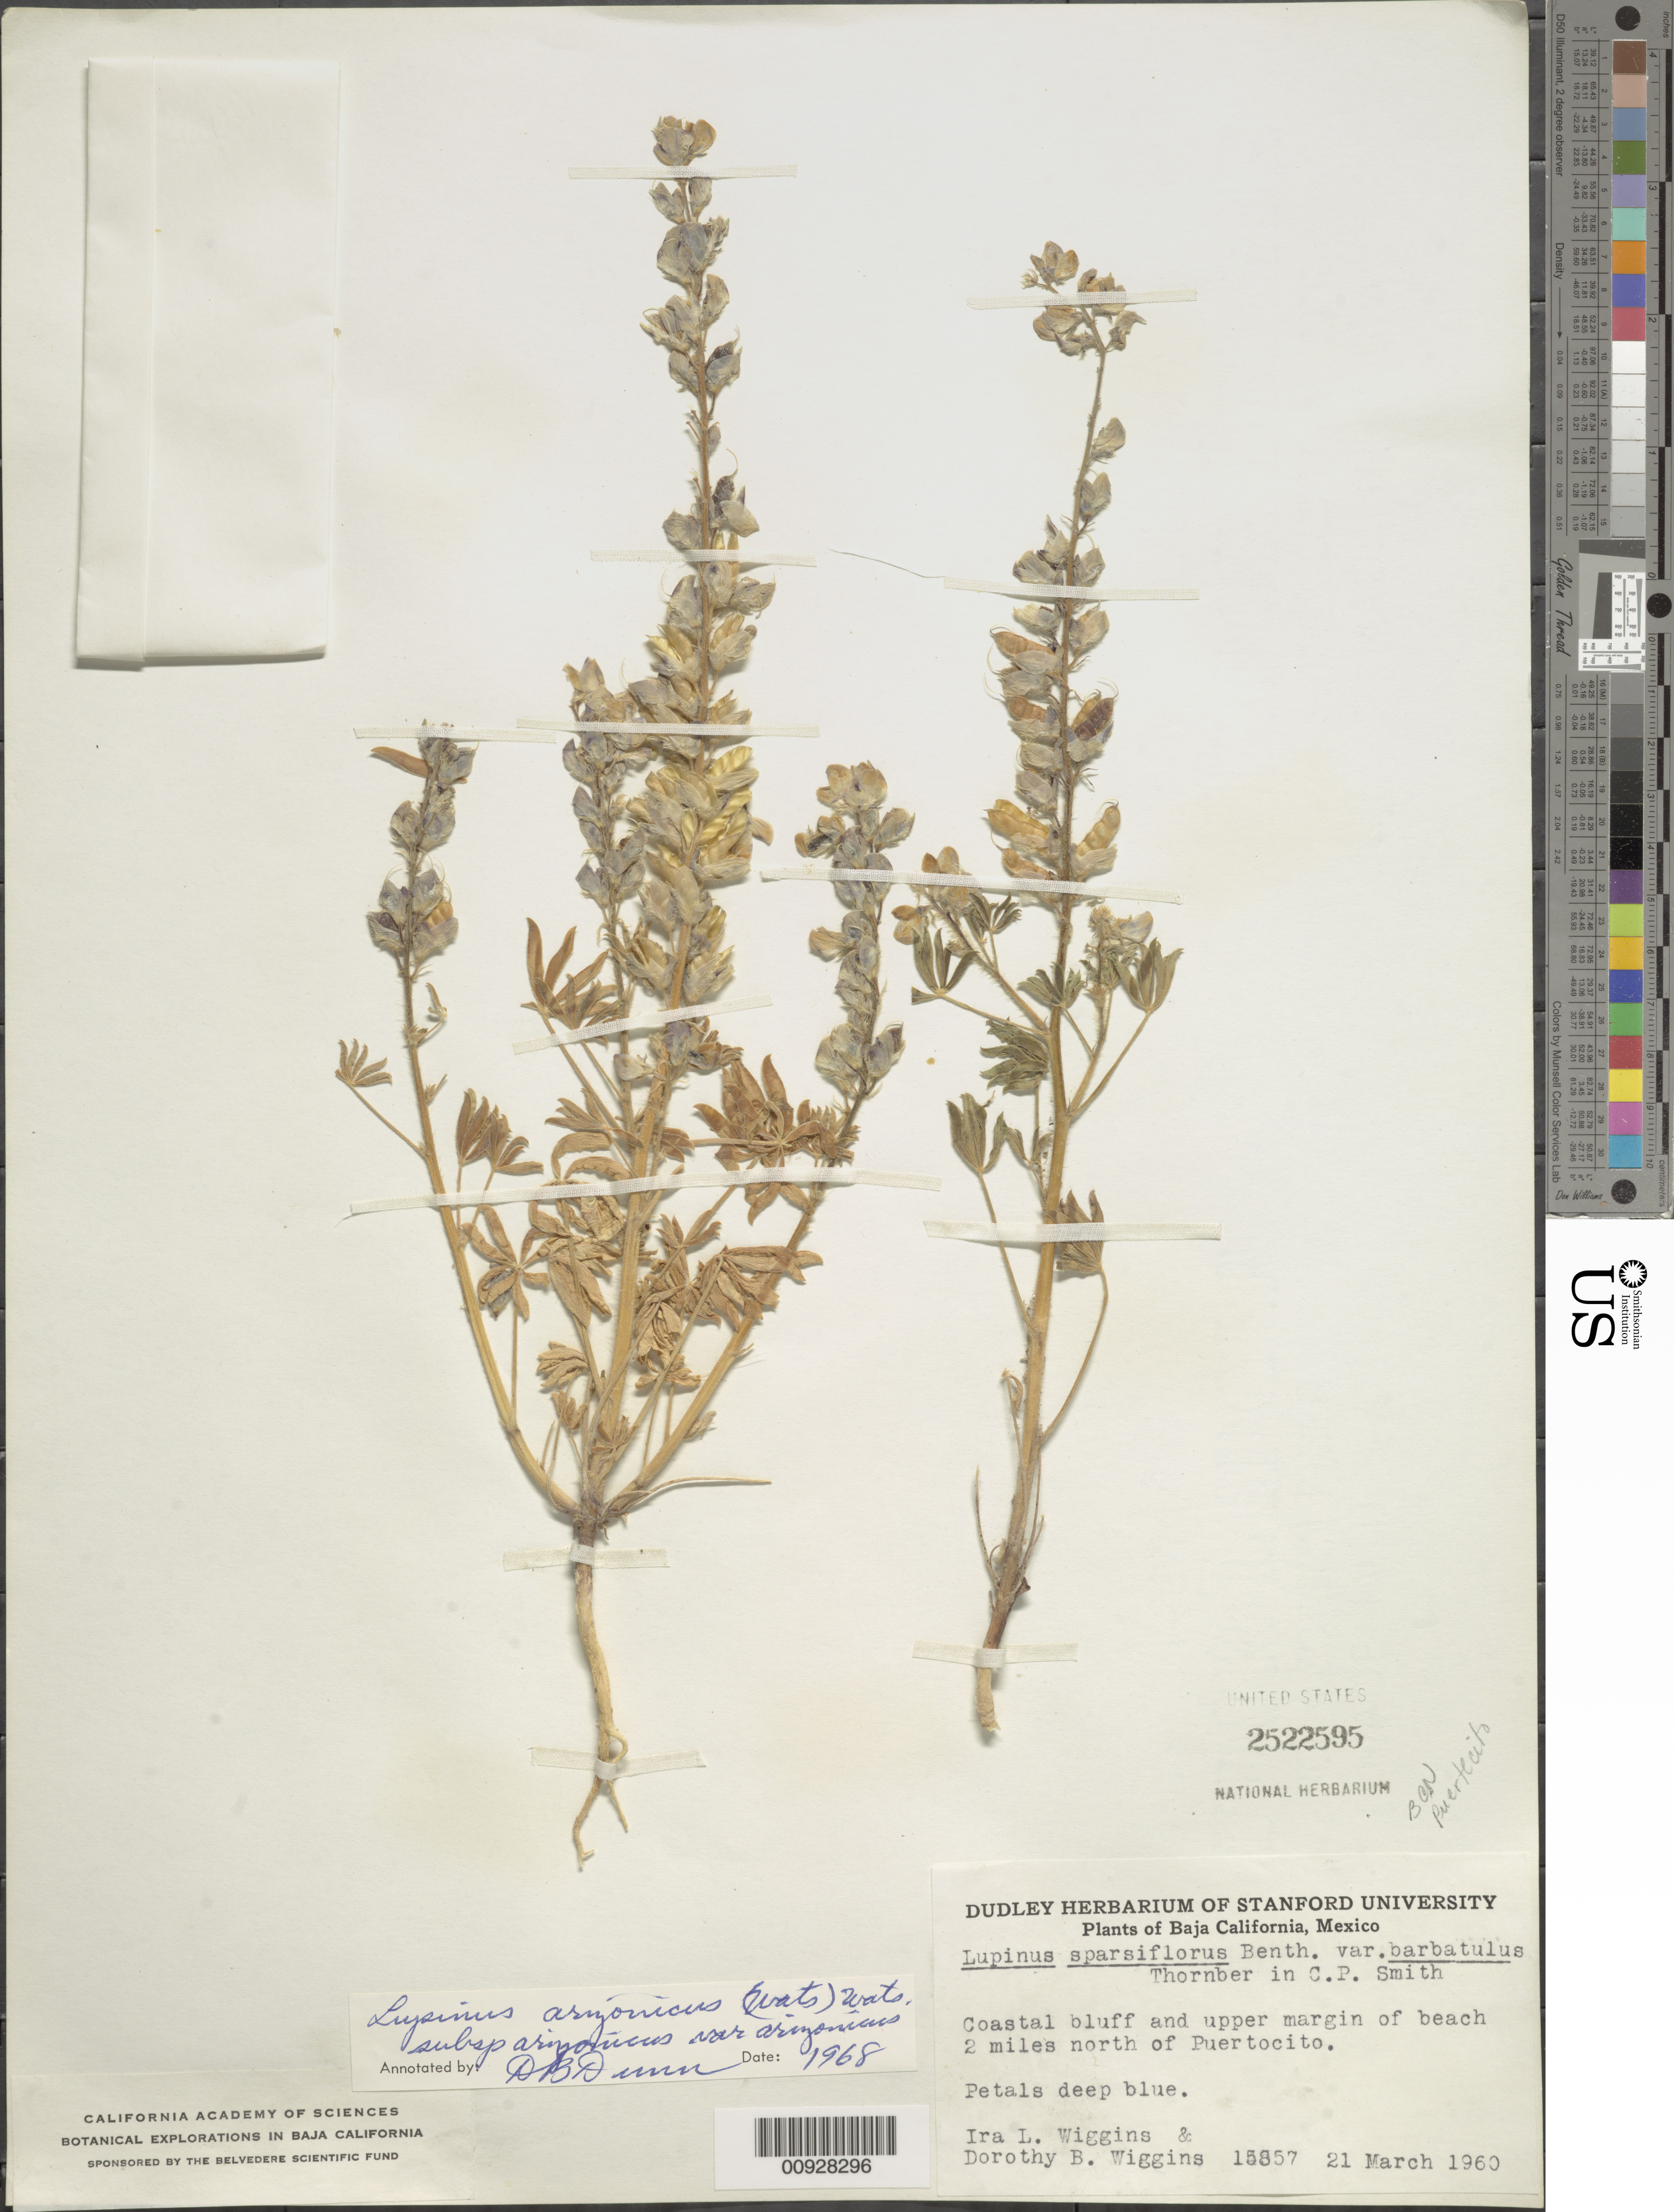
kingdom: Plantae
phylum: Tracheophyta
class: Magnoliopsida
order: Fabales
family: Fabaceae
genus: Lupinus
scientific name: Lupinus arizonicus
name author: (S. Watson) S. Watson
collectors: I. L. Wiggins & D. B. Wiggins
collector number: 15857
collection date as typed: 21 Mar 1960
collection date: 1960-03-21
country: Mexico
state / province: Baja California Norte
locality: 2 miles north of Puertocito [sic correct spelling Puertecito]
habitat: Coastal bluff and upper margin of beach.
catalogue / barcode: US 2522595